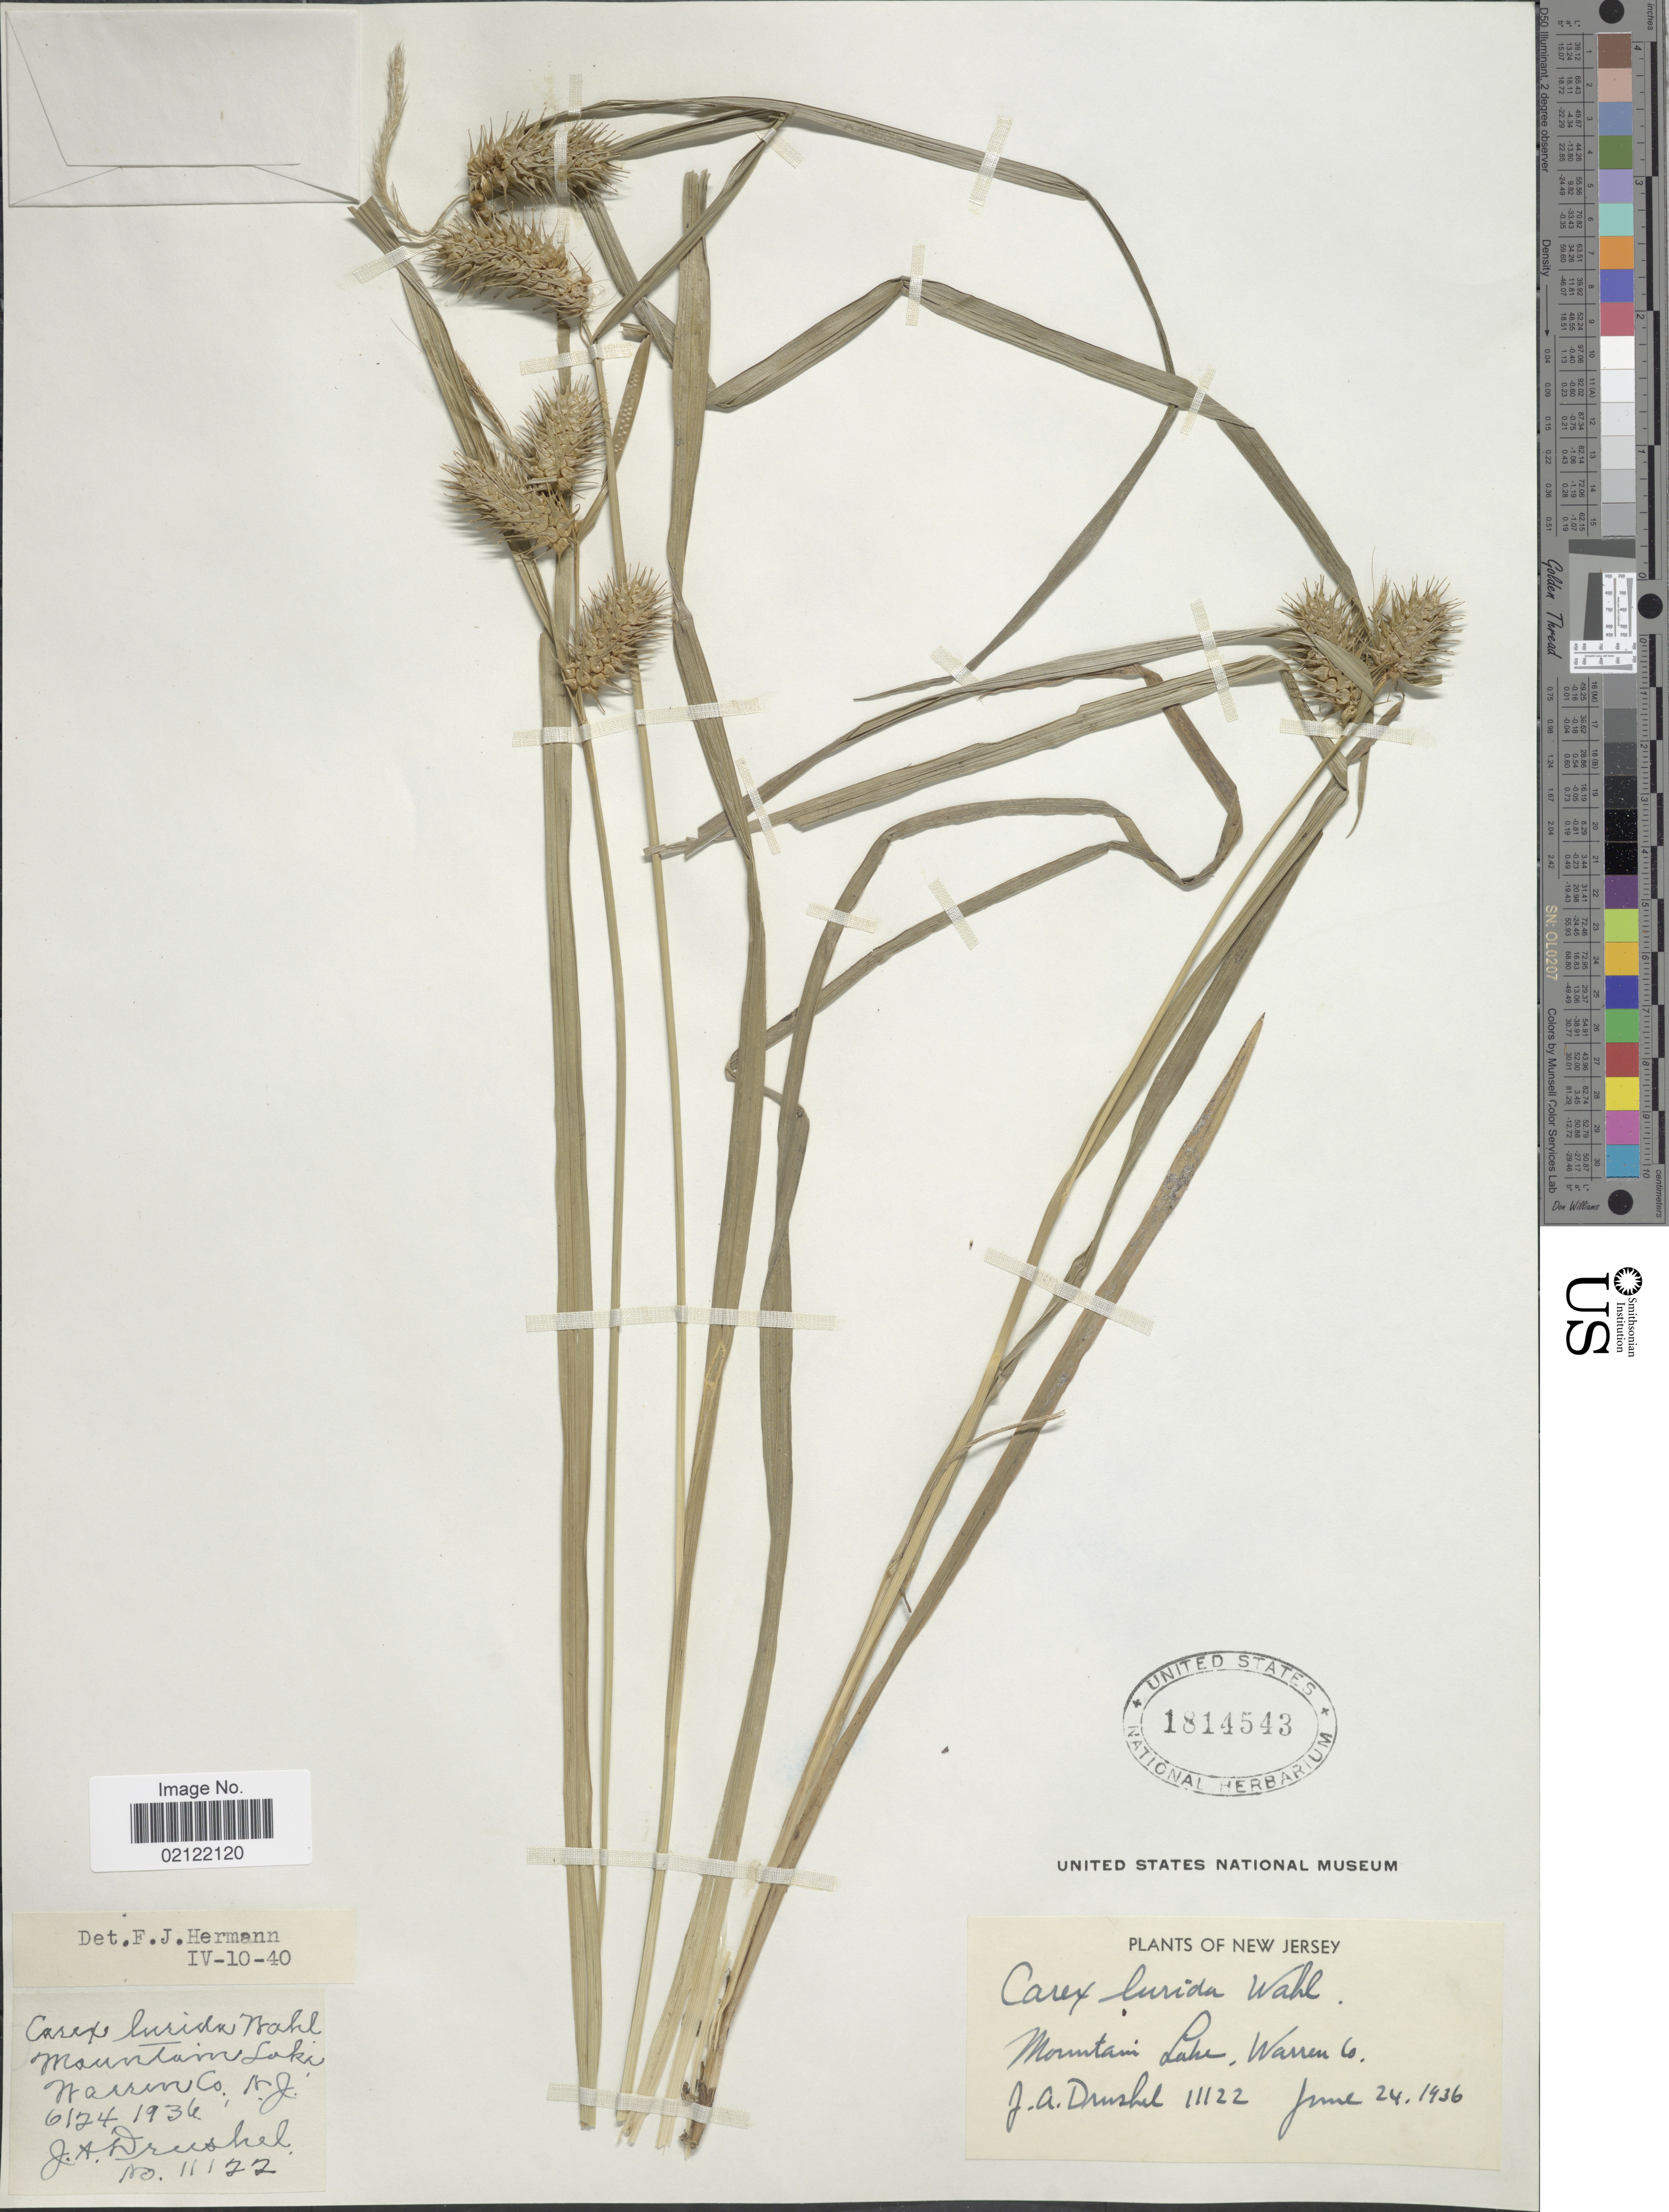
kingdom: Plantae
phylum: Tracheophyta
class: Liliopsida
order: Poales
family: Cyperaceae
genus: Carex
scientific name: Carex lurida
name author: Wahlenb.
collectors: J. A. Drushel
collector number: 11122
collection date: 1936-06-24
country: United States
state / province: New Jersey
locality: Mountain Lake, Warren Co.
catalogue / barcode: US 1814543